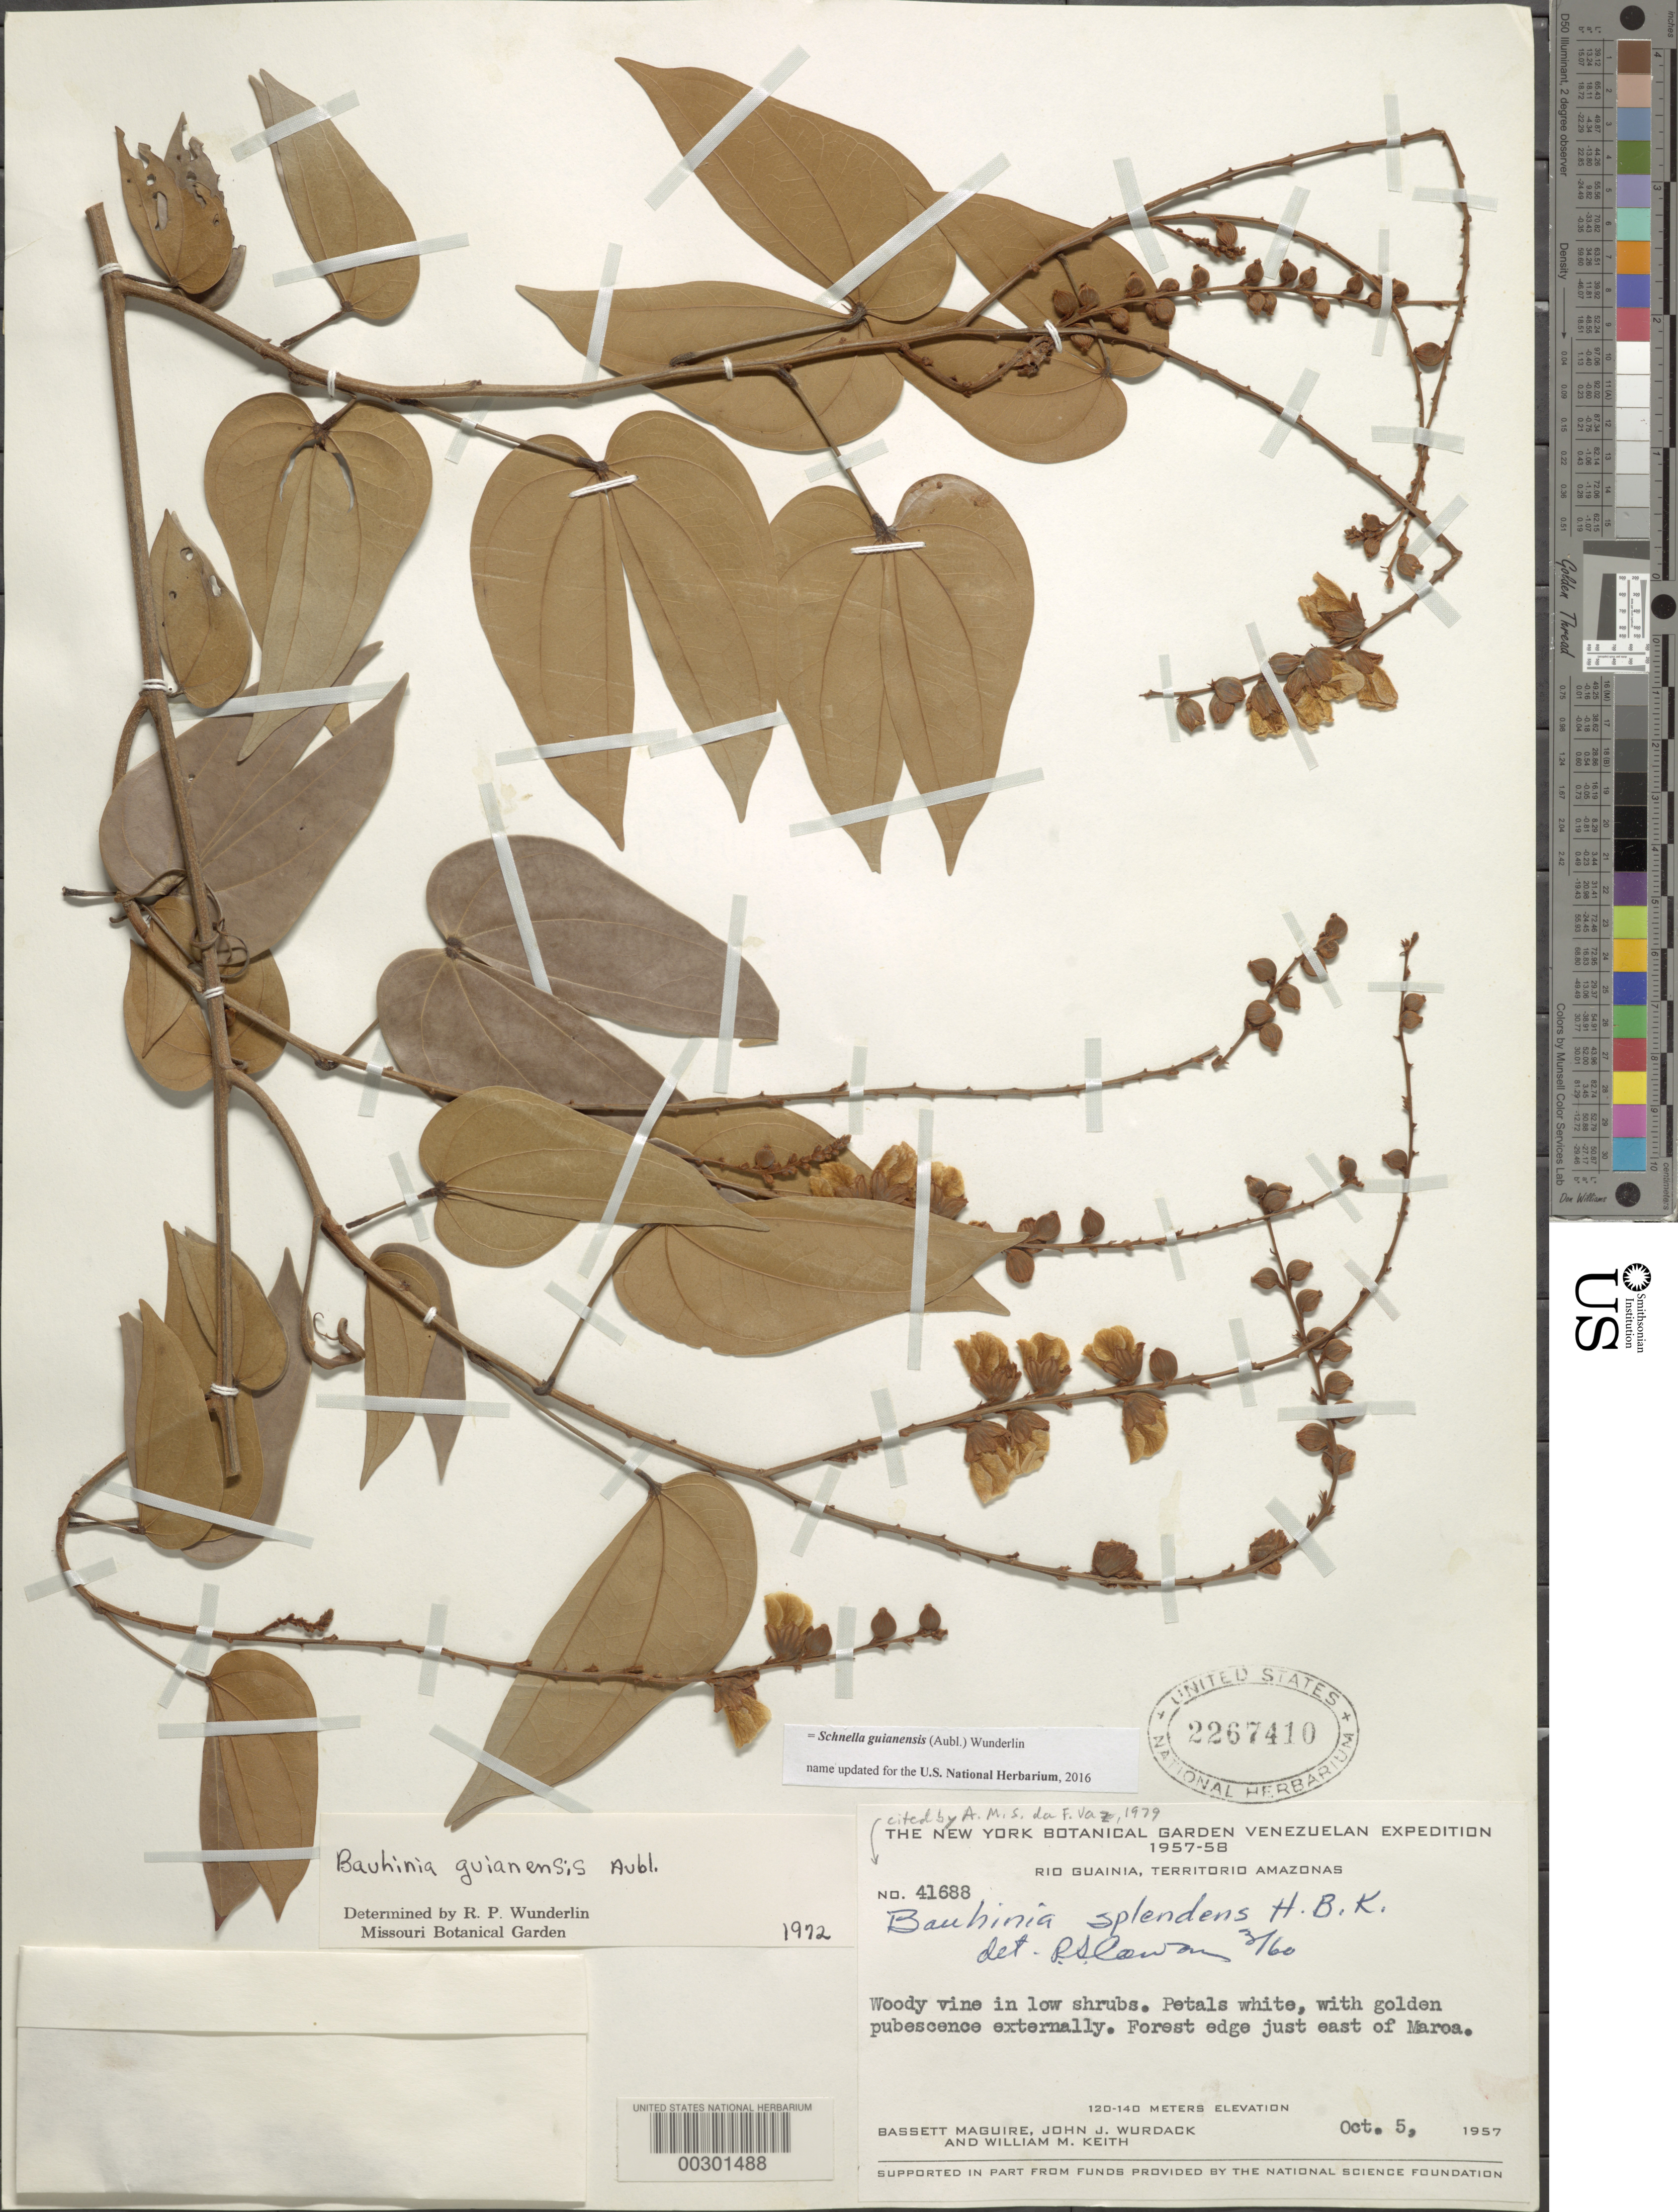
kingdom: Plantae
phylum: Tracheophyta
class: Magnoliopsida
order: Fabales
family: Fabaceae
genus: Schnella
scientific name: Schnella guianensis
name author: (Aubl.) Wunderlin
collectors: B. Maguire, J. J. Wurdack & W. Keith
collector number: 41688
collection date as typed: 05 Oct 1957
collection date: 1957-10-05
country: Venezuela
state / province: Amazonas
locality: Just e of maroa; rio guainia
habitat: Forest edge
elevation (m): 120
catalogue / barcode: US 2267410